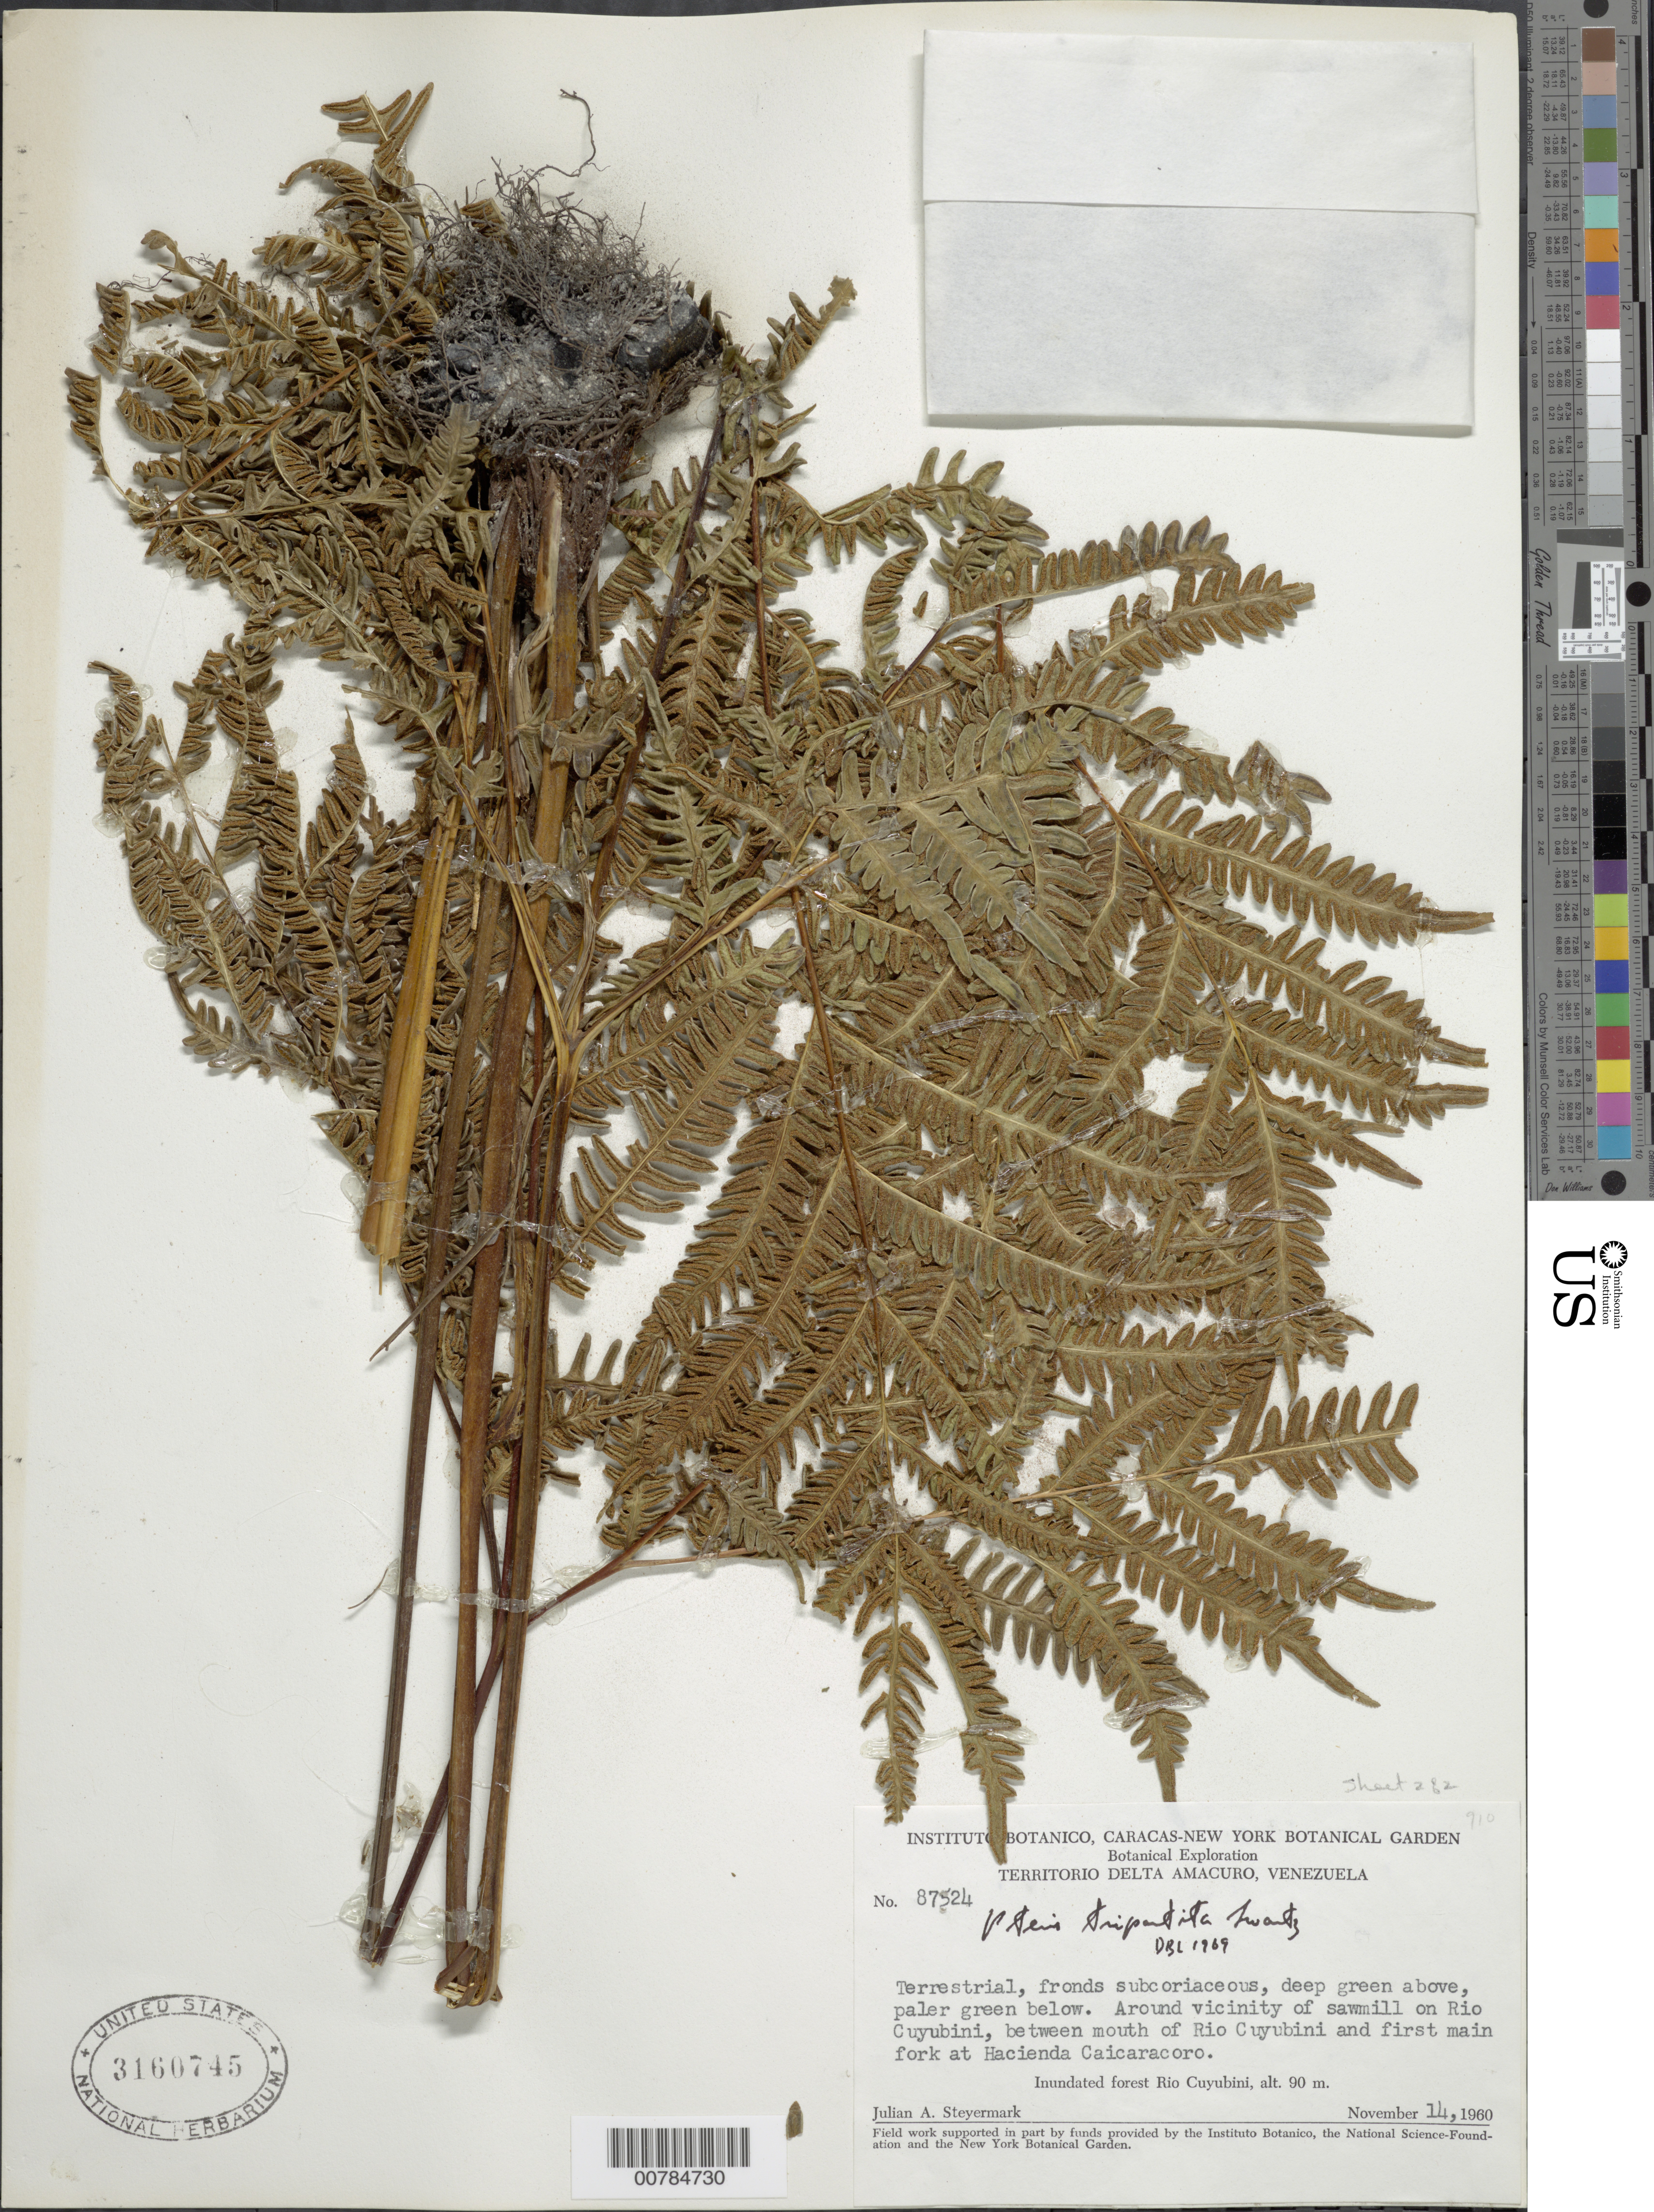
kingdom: Plantae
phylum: Tracheophyta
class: Polypodiopsida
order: Polypodiales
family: Pteridaceae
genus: Pteris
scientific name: Pteris tripartita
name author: Sw.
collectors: J. Steyermark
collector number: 87524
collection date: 1960-11-14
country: Guyana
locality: Around vicinity of sawmill on Rio Cuyubini, between mouth of Rio Cuyubini and first main fork at Hacienda Caicaracoro, Inundated forest Rio Cuyubini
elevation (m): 90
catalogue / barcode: US 3160745